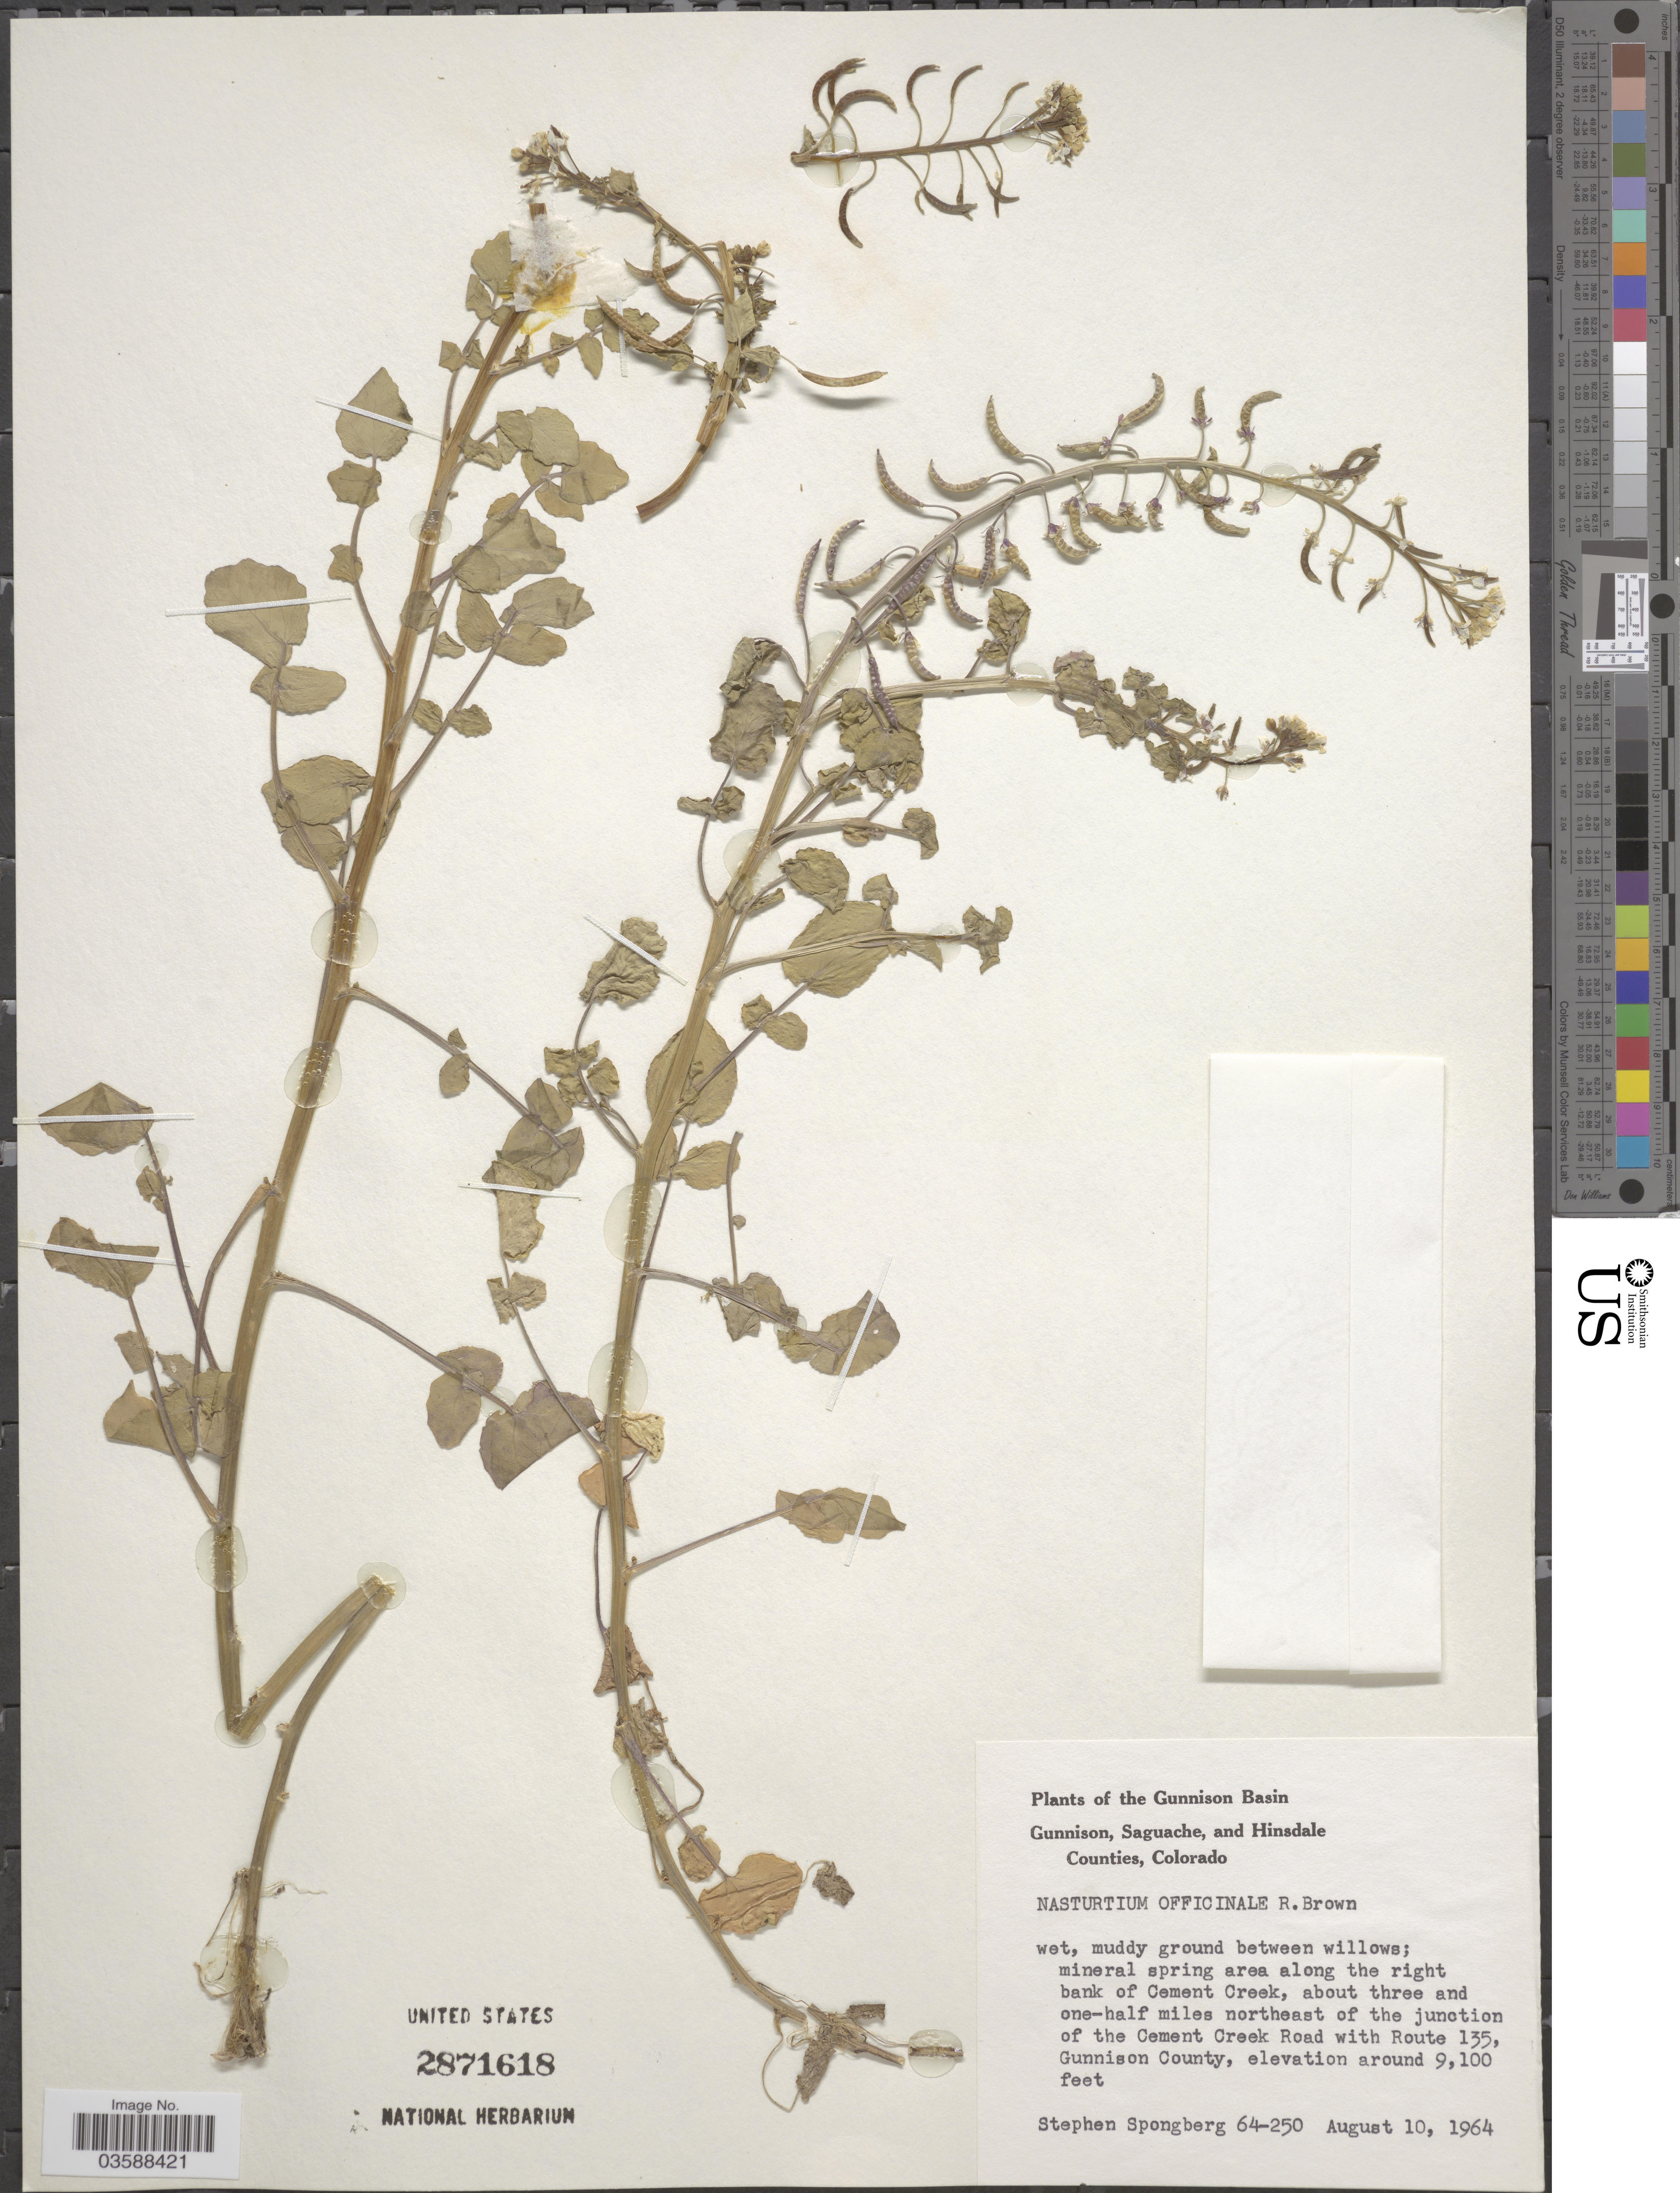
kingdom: Plantae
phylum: Tracheophyta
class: Magnoliopsida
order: Brassicales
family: Brassicaceae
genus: Nasturtium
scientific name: Nasturtium officinale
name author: R. Br.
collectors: S. A.Spongberg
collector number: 64-250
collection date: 1964-08-10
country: United States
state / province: Colorado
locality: Gunnison Basin; Mineral spring area along the right bank of Cement Creek, about three and one-half miles northeast of the junction of the Cement Creek Road with Route 135, Gunnison County.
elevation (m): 2774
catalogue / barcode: US 2871618